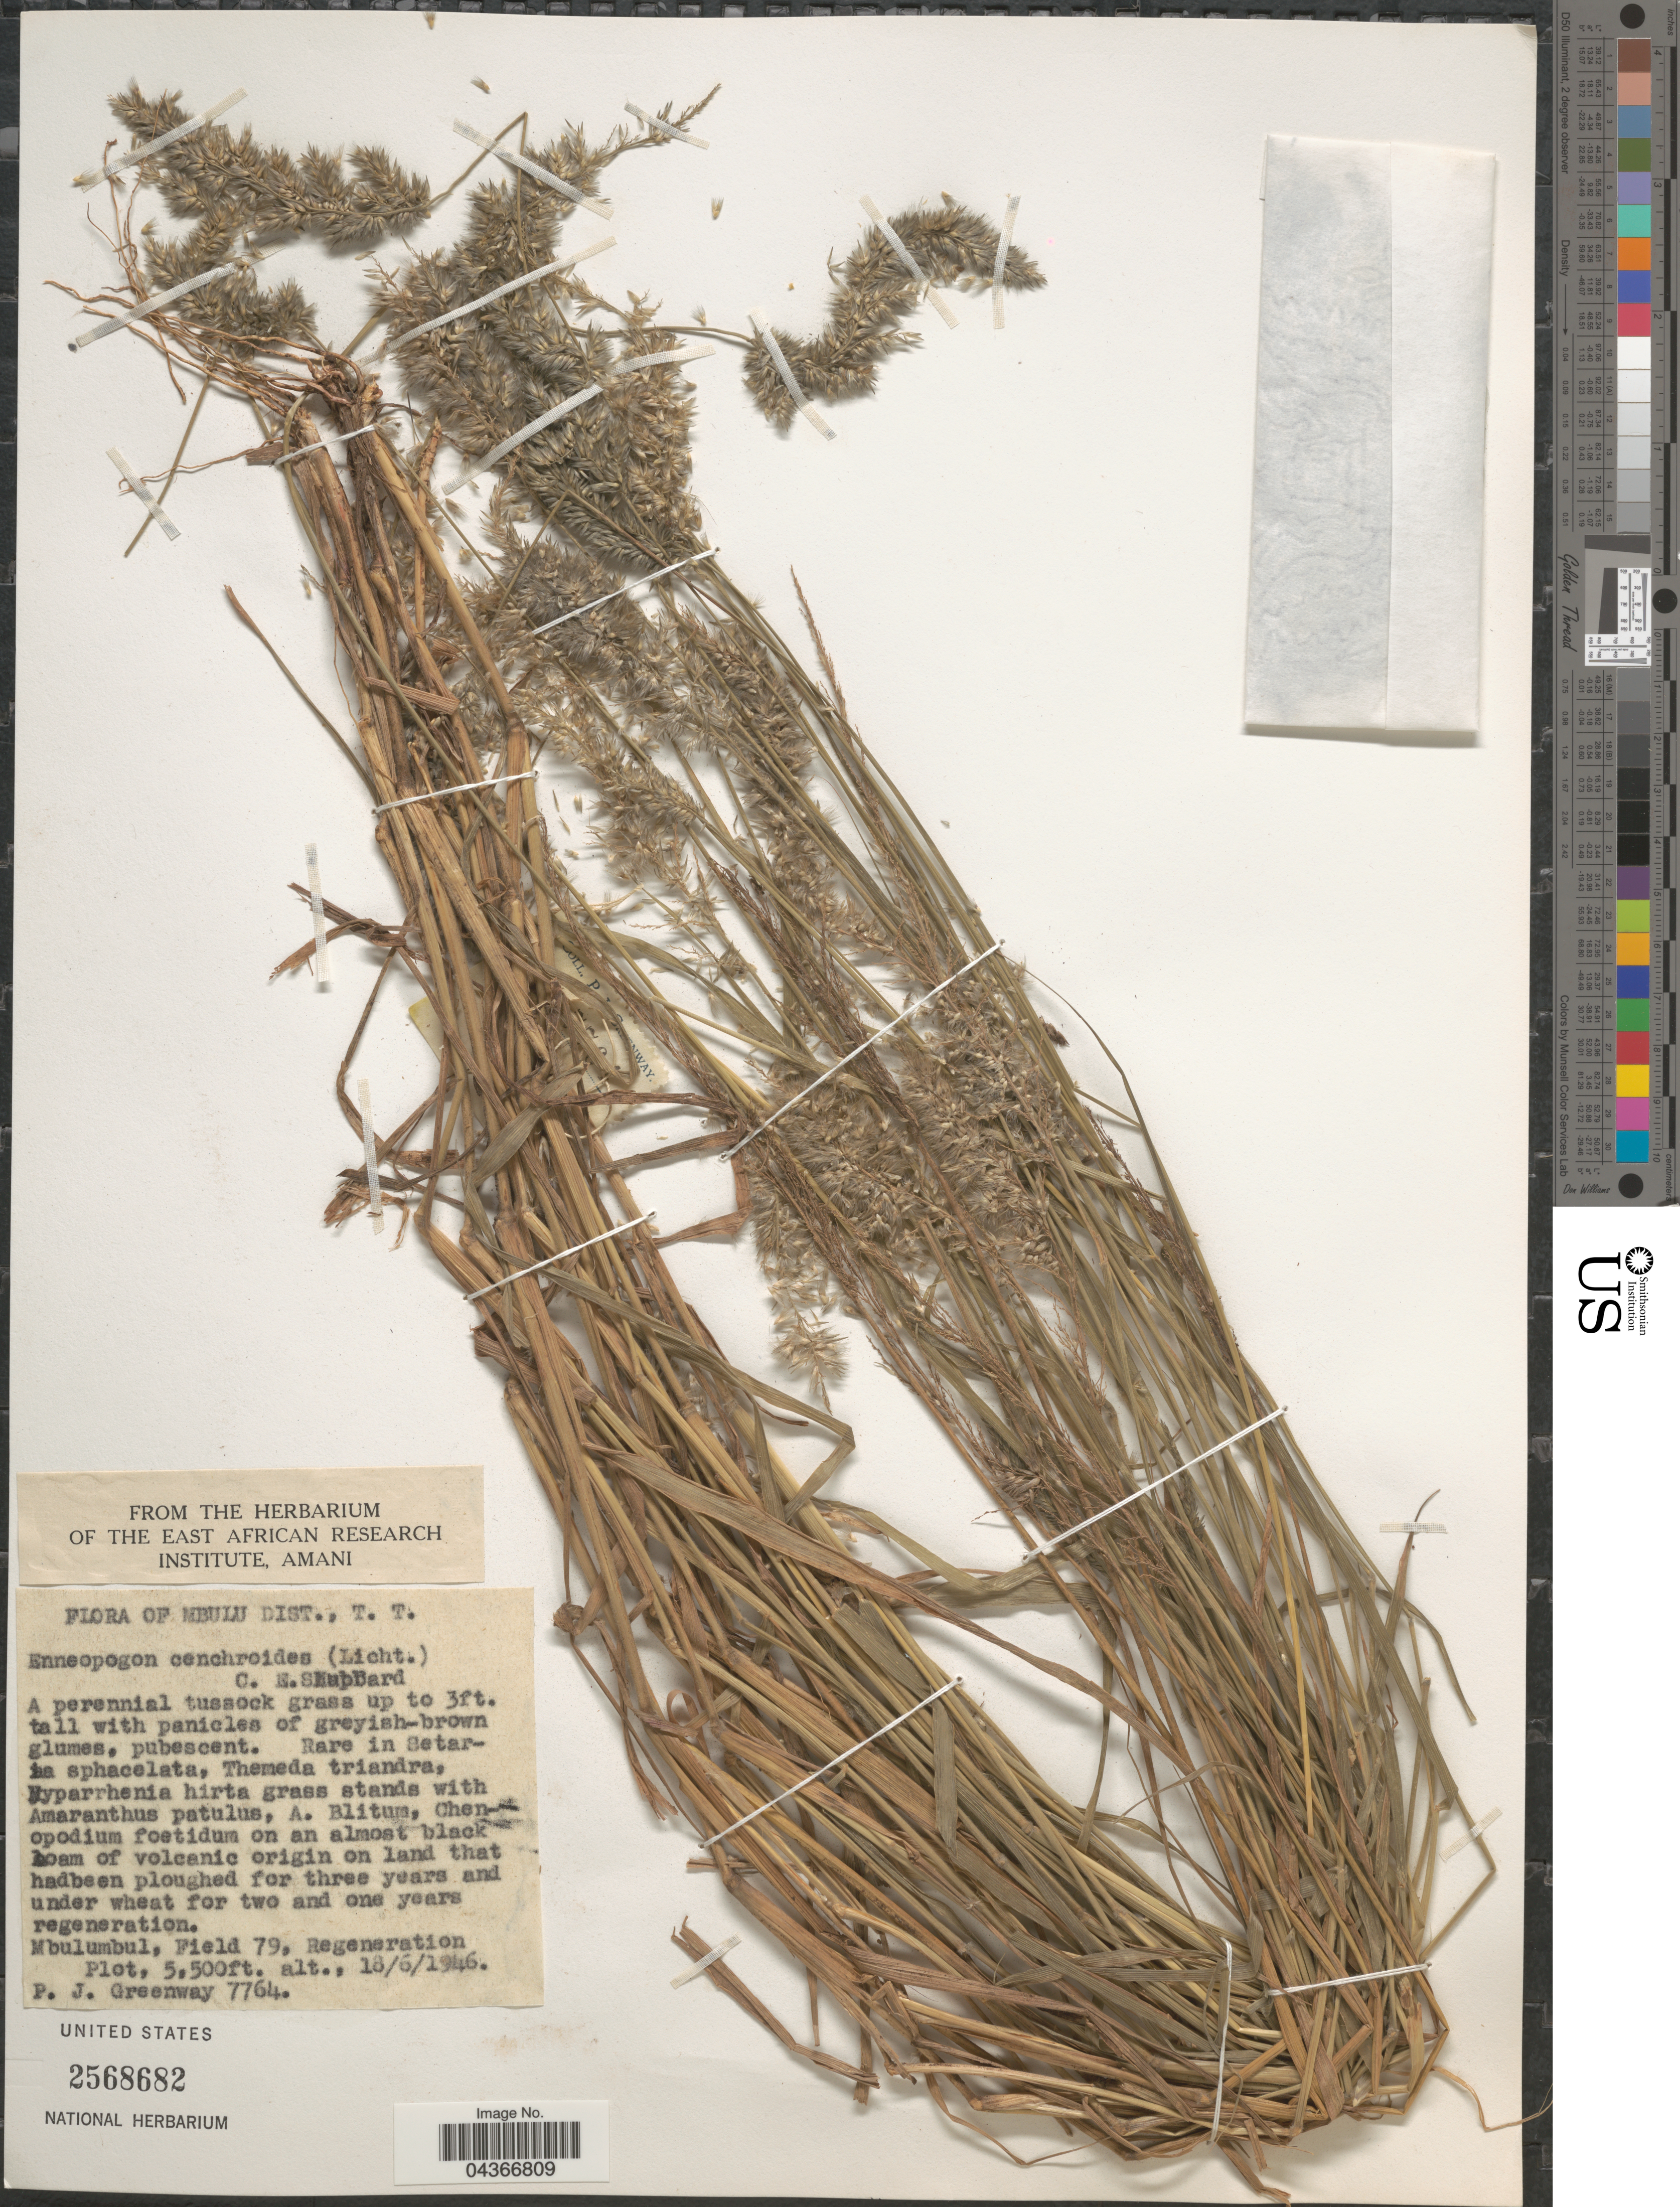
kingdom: Plantae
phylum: Tracheophyta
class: Liliopsida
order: Poales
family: Poaceae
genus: Enneapogon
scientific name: Enneapogon cenchroides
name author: (Licht. ex Roem. & Schult.) C.E. Hubb.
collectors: P. J. Greenway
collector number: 7764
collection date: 1946-06-18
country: Tanzania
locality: Mbulu Dist., T. T. Mbulumbul, Field 79, Regeneration Plot.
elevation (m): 1676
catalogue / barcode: US 2568682